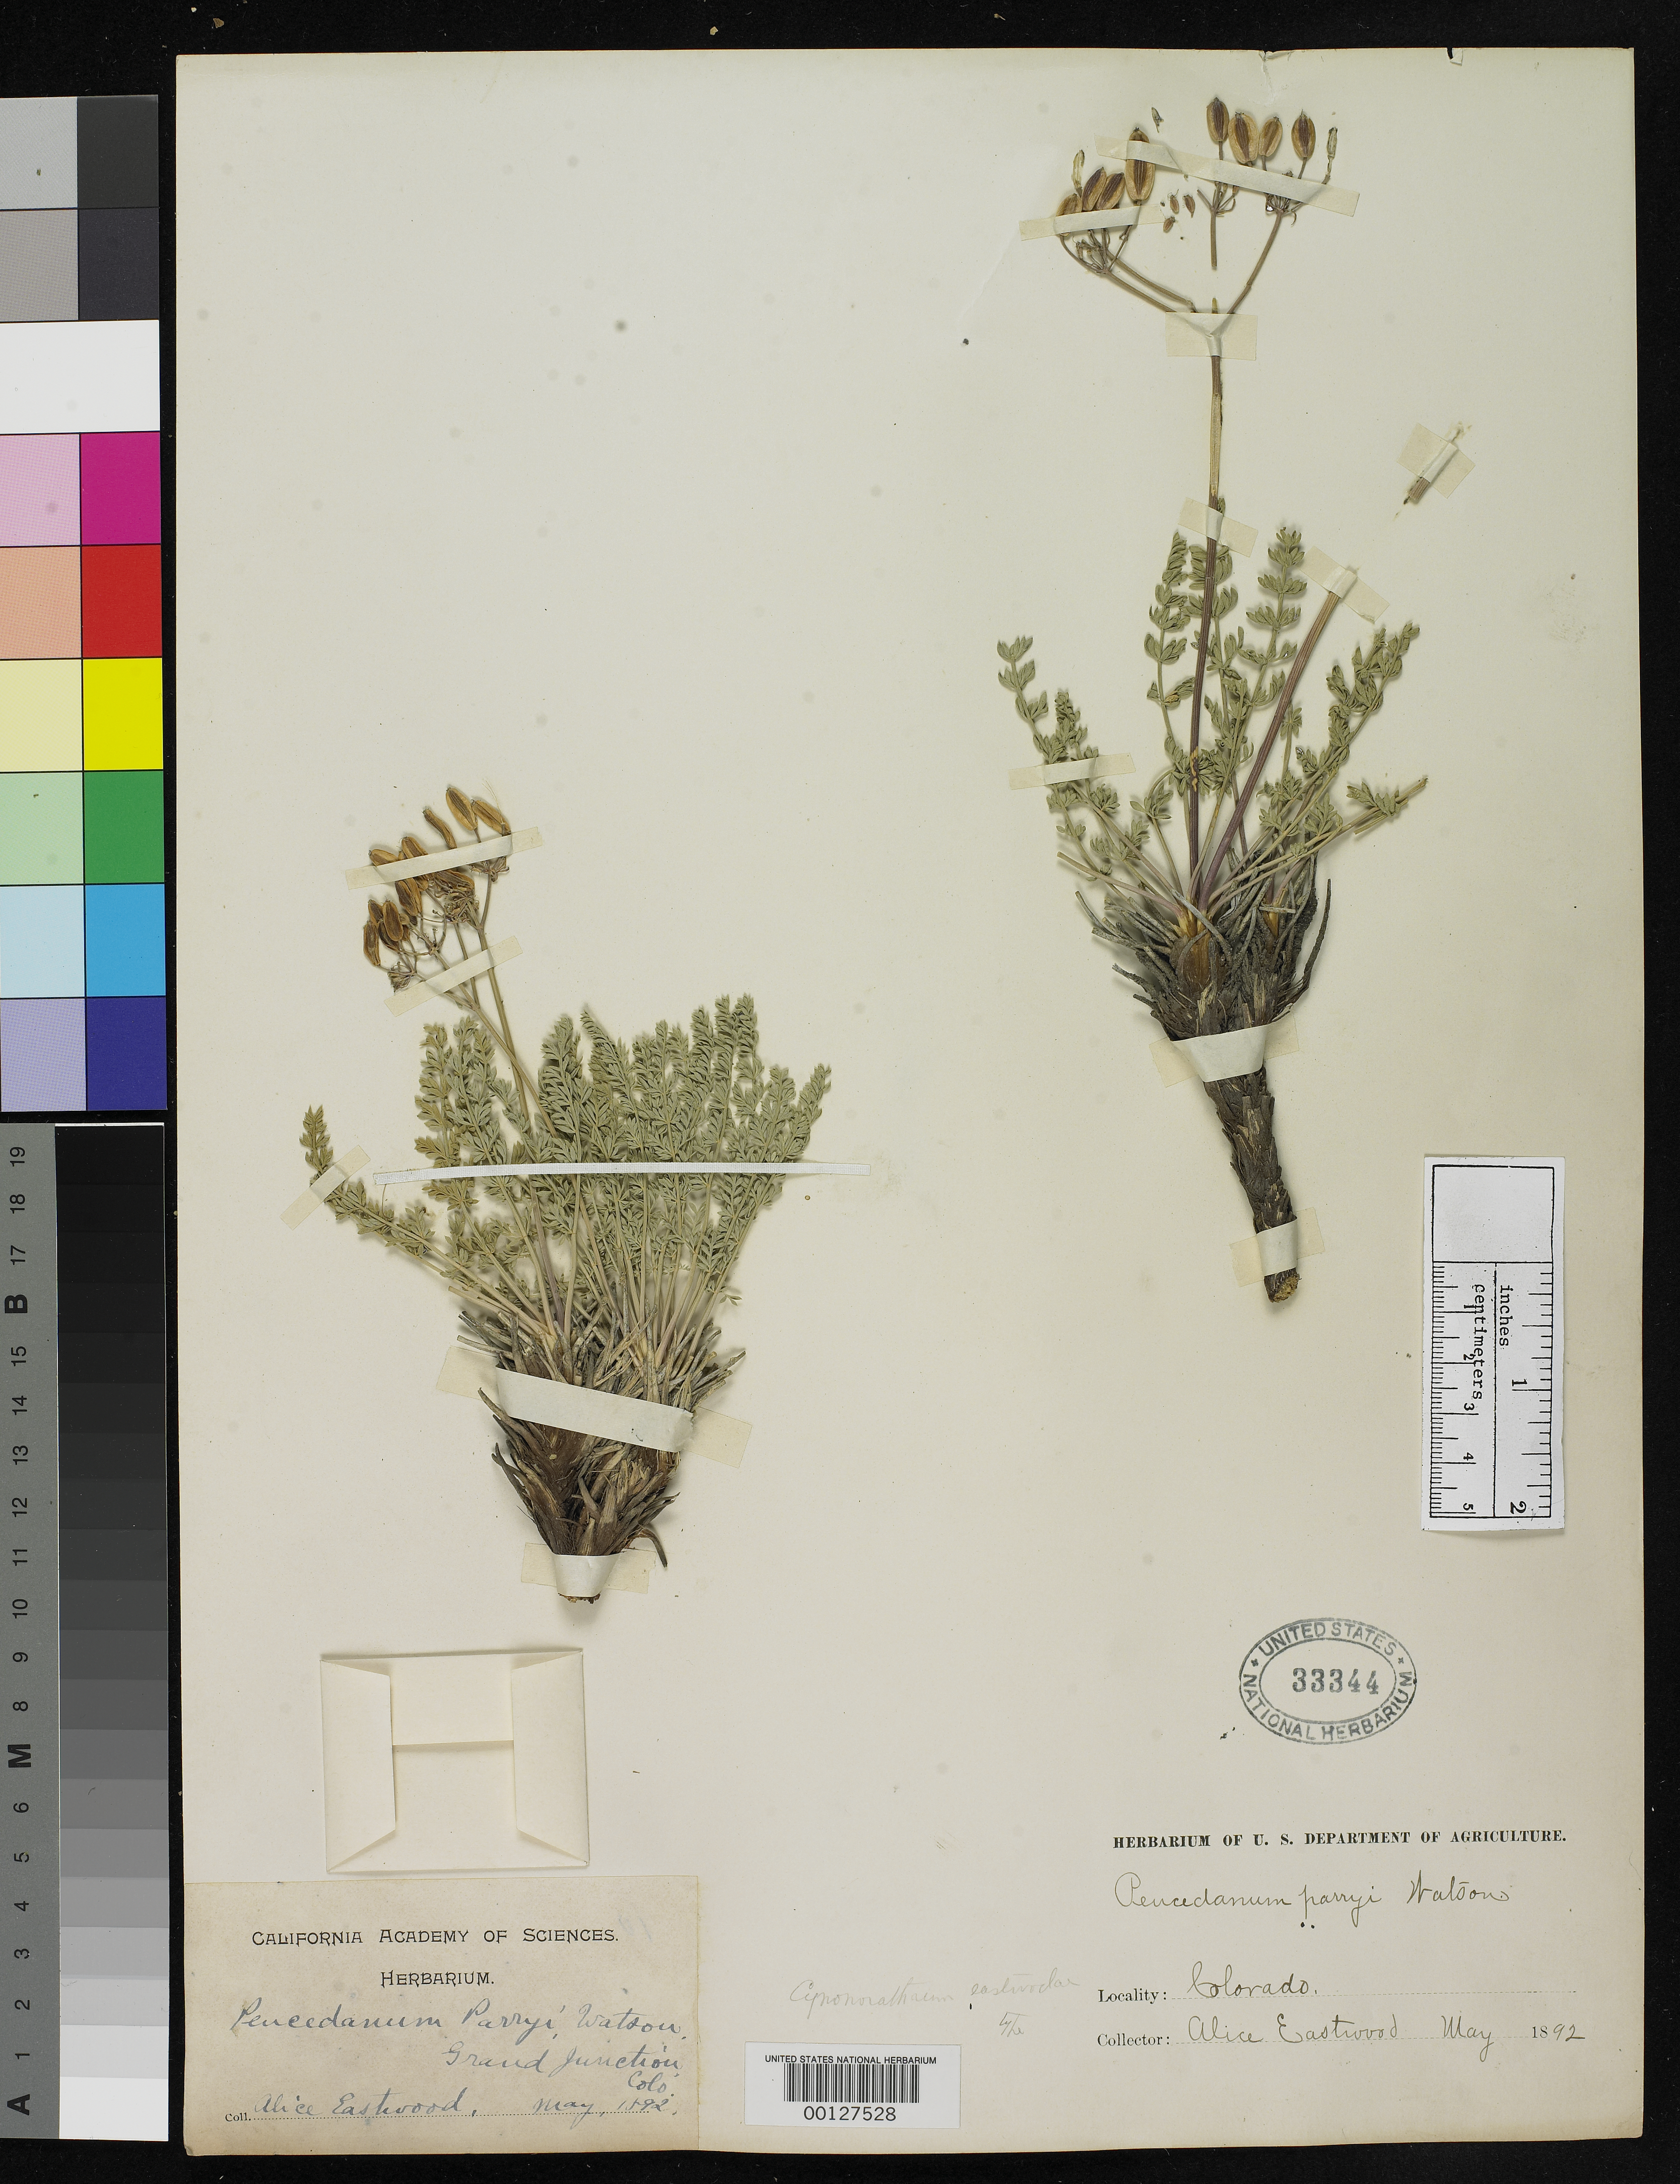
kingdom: Plantae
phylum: Tracheophyta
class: Magnoliopsida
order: Apiales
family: Apiaceae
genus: Cynomarathrum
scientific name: Cynomarathrum eastwoodiae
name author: J.M. Coult. & Rose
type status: Type Collection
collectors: A. Eastwood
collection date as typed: May 1892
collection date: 1892-05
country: United States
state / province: Colorado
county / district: Mesa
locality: Grand Junction.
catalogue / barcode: US 33344